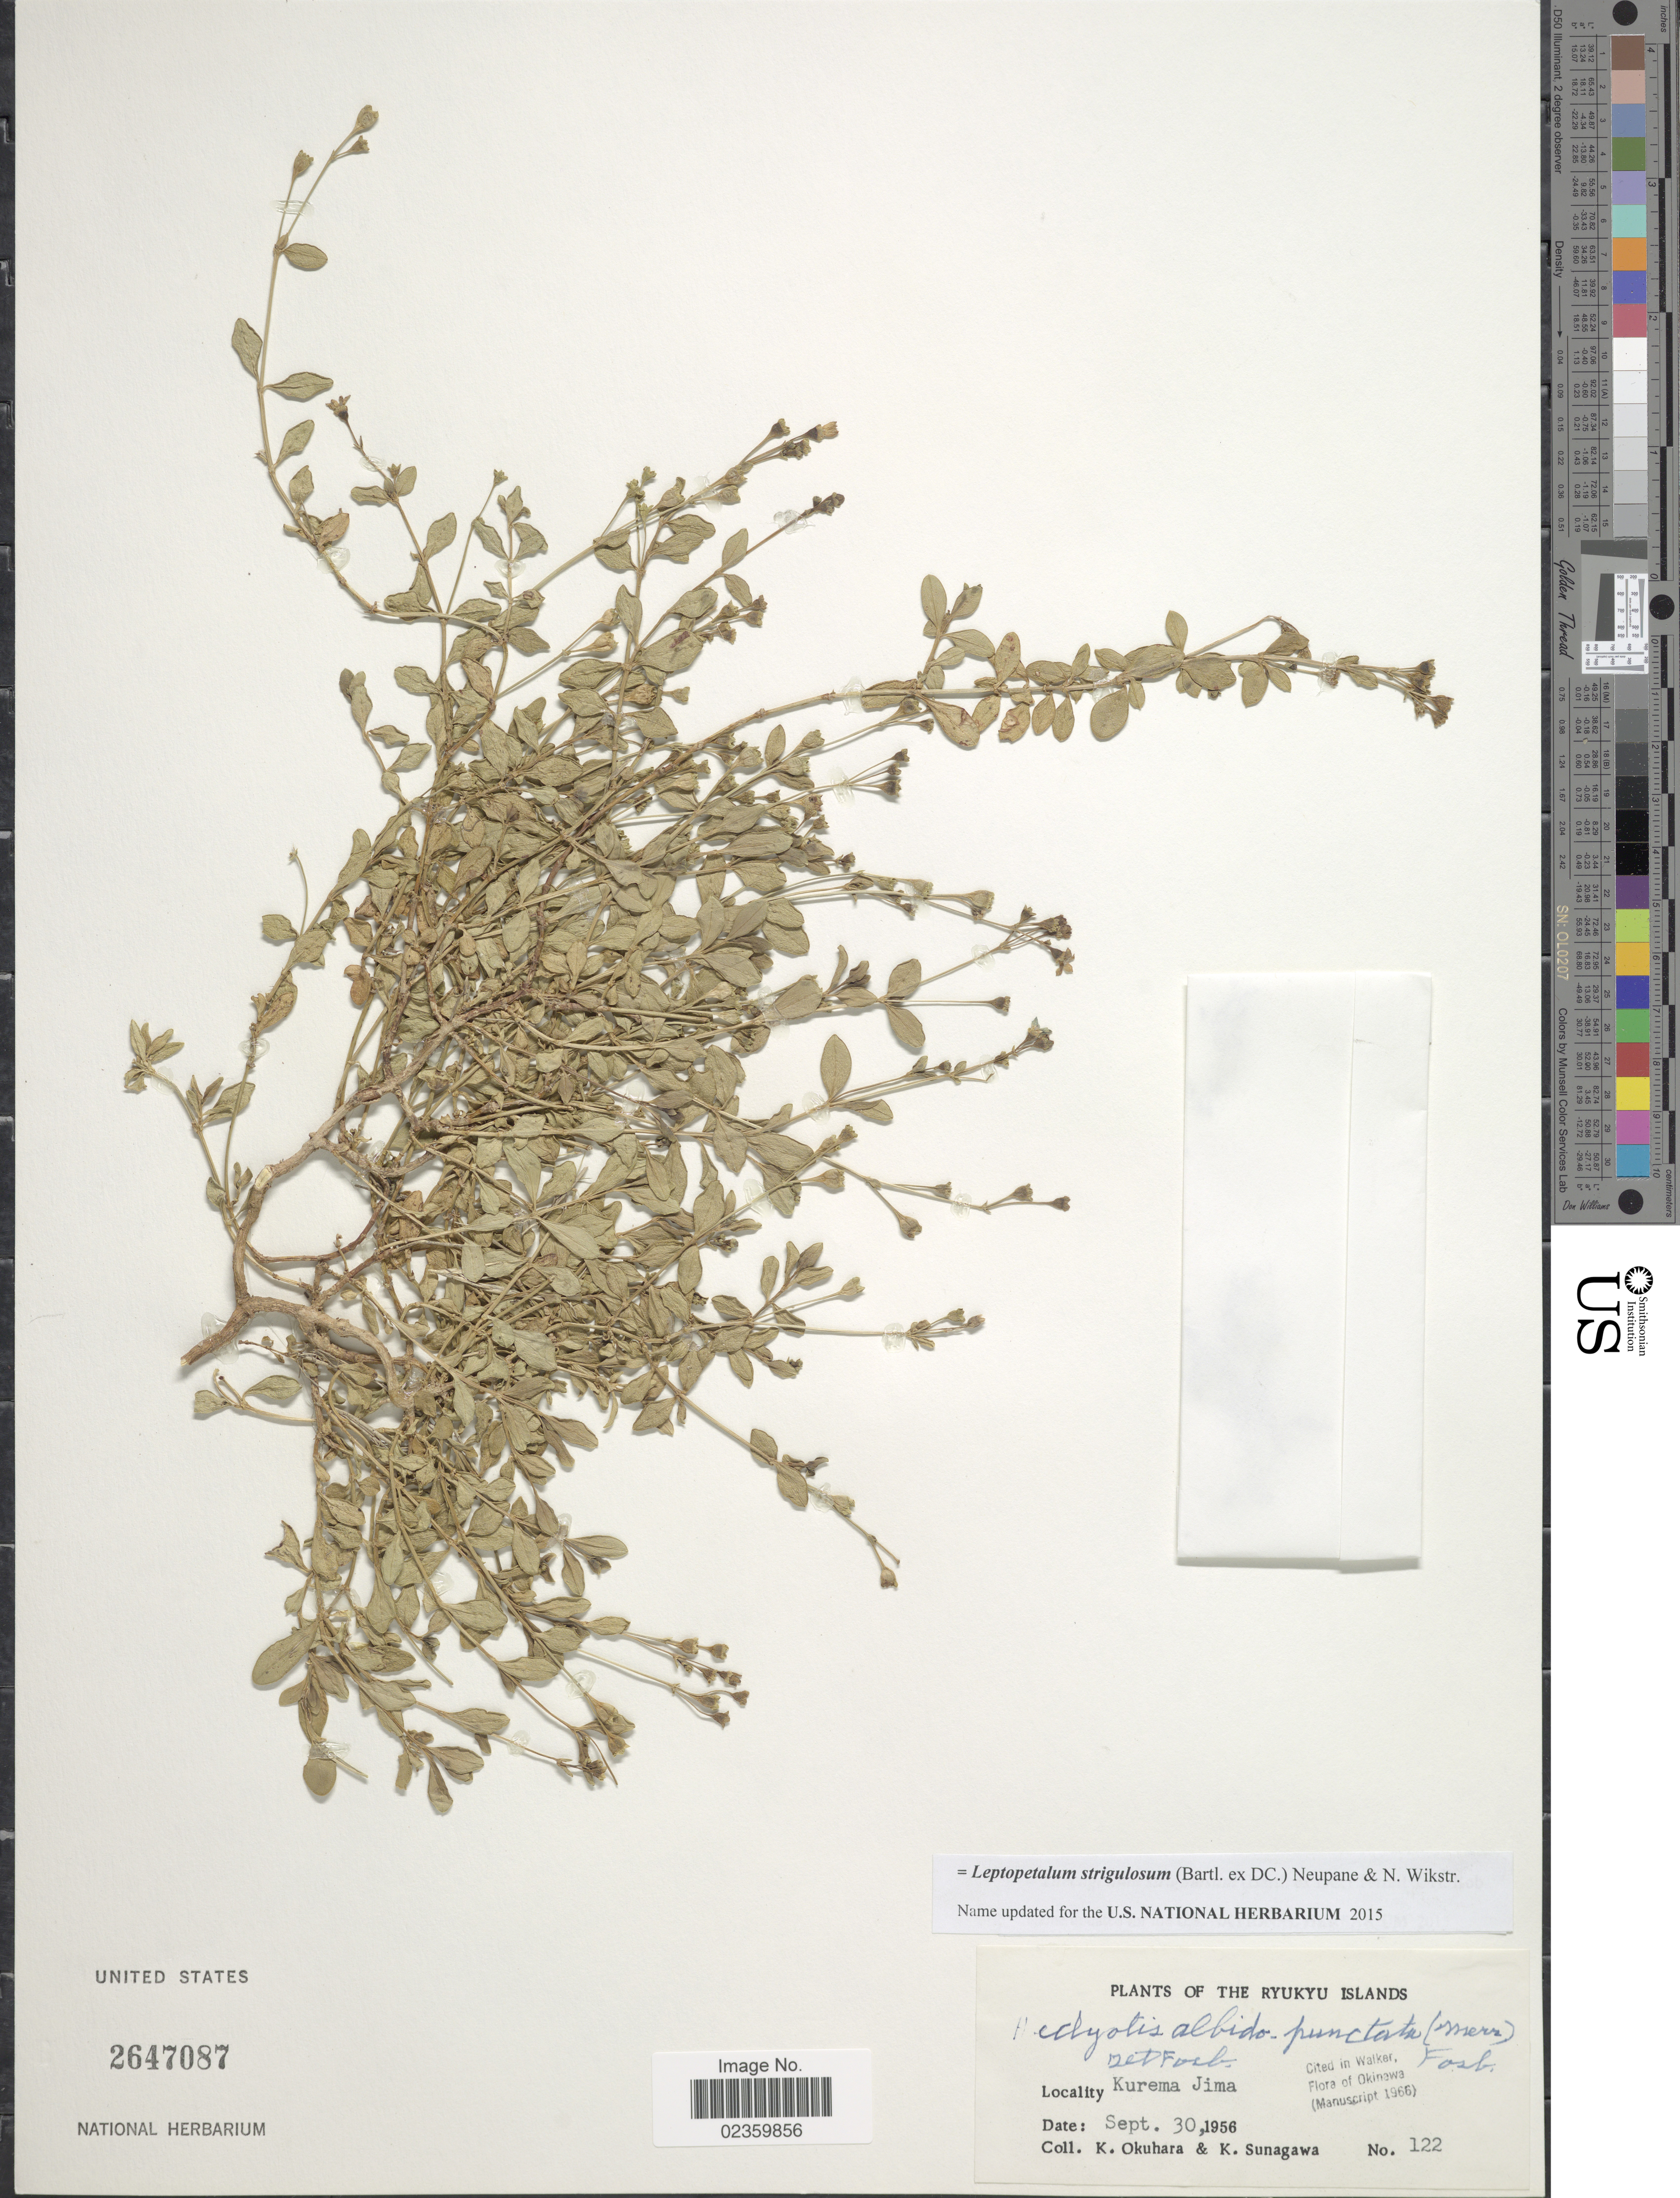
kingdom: Plantae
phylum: Tracheophyta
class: Magnoliopsida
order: Gentianales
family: Rubiaceae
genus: Leptopetalum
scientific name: Leptopetalum strigulosum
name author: (Bartl. ex DC.) Neupane & N. Wikstr.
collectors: K. Okuhara & K. Sunagawa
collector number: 122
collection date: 1956-09-30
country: Japan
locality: The Ryukyu Islands, Kurema Jima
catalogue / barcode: US 2647087